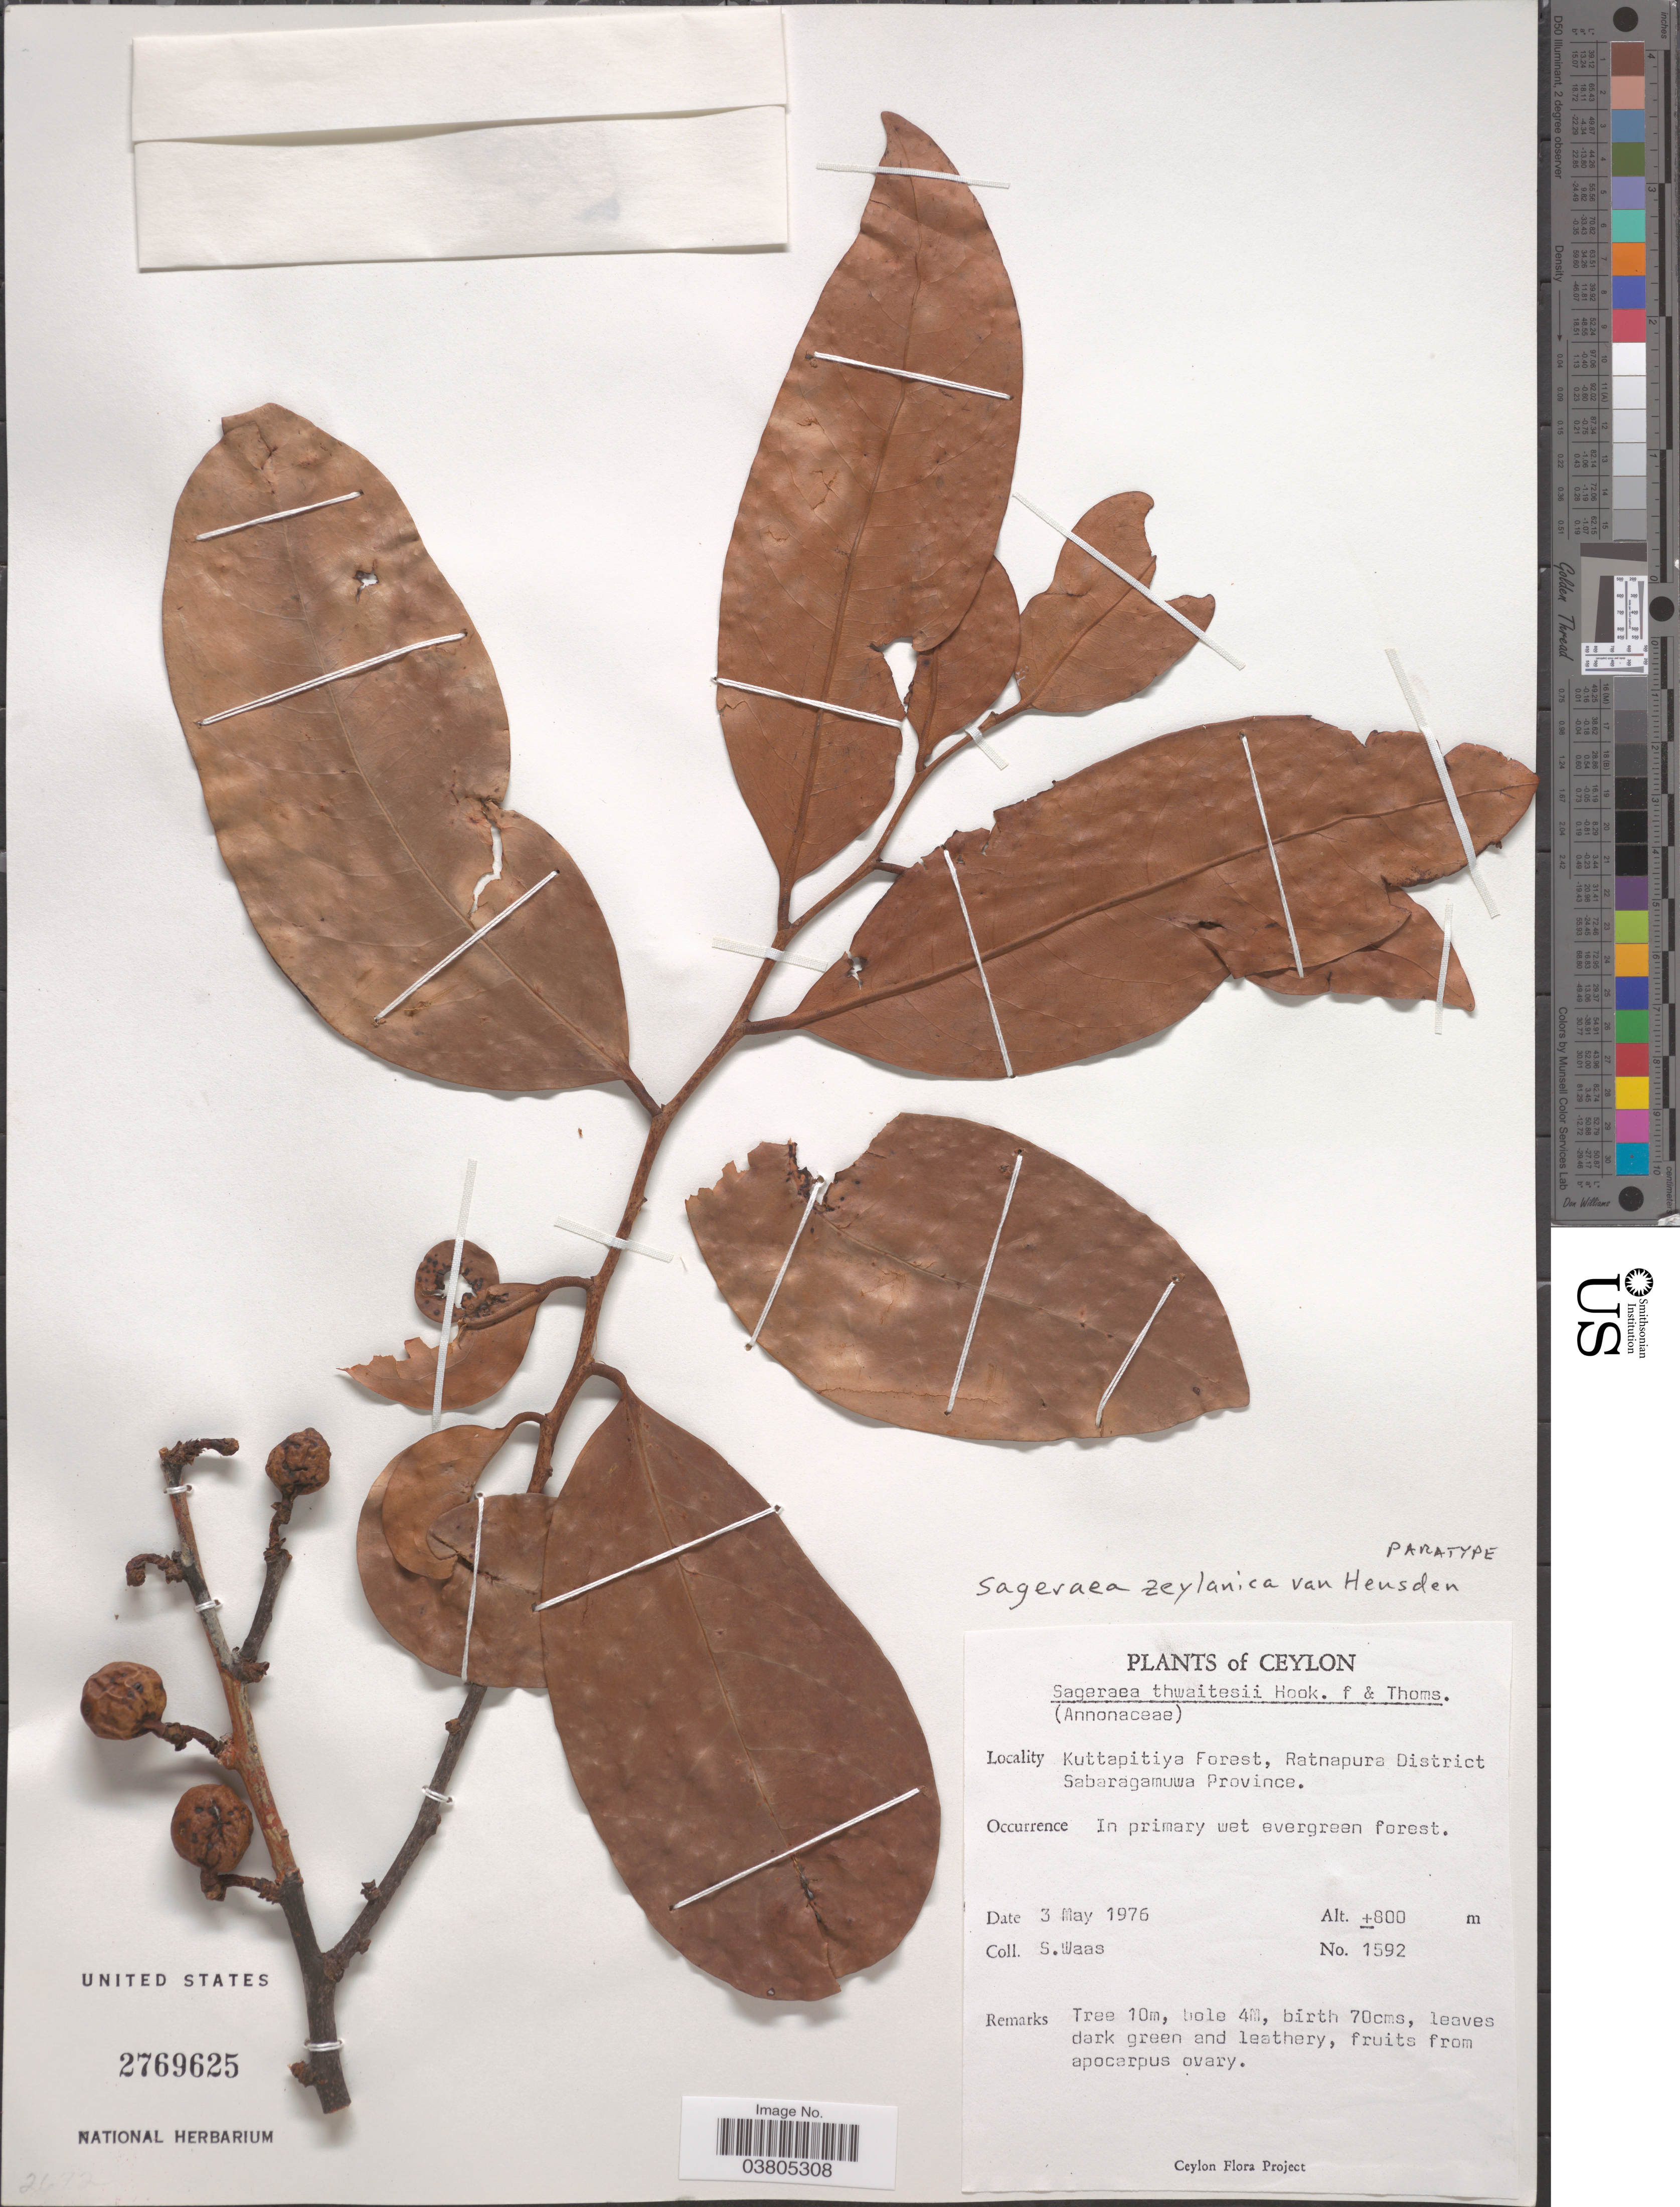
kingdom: Plantae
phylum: Tracheophyta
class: Magnoliopsida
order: Magnoliales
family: Annonaceae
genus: Sageraea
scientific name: Sageraea zeylanica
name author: Heusden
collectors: S. Waas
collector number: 1592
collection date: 1976-05-03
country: Sri Lanka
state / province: Sabaragamuwa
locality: Ceylon. Kuttapitiya Forest, Ratnapura District. In primary wet evergreen forest.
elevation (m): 800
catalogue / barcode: US 2769625